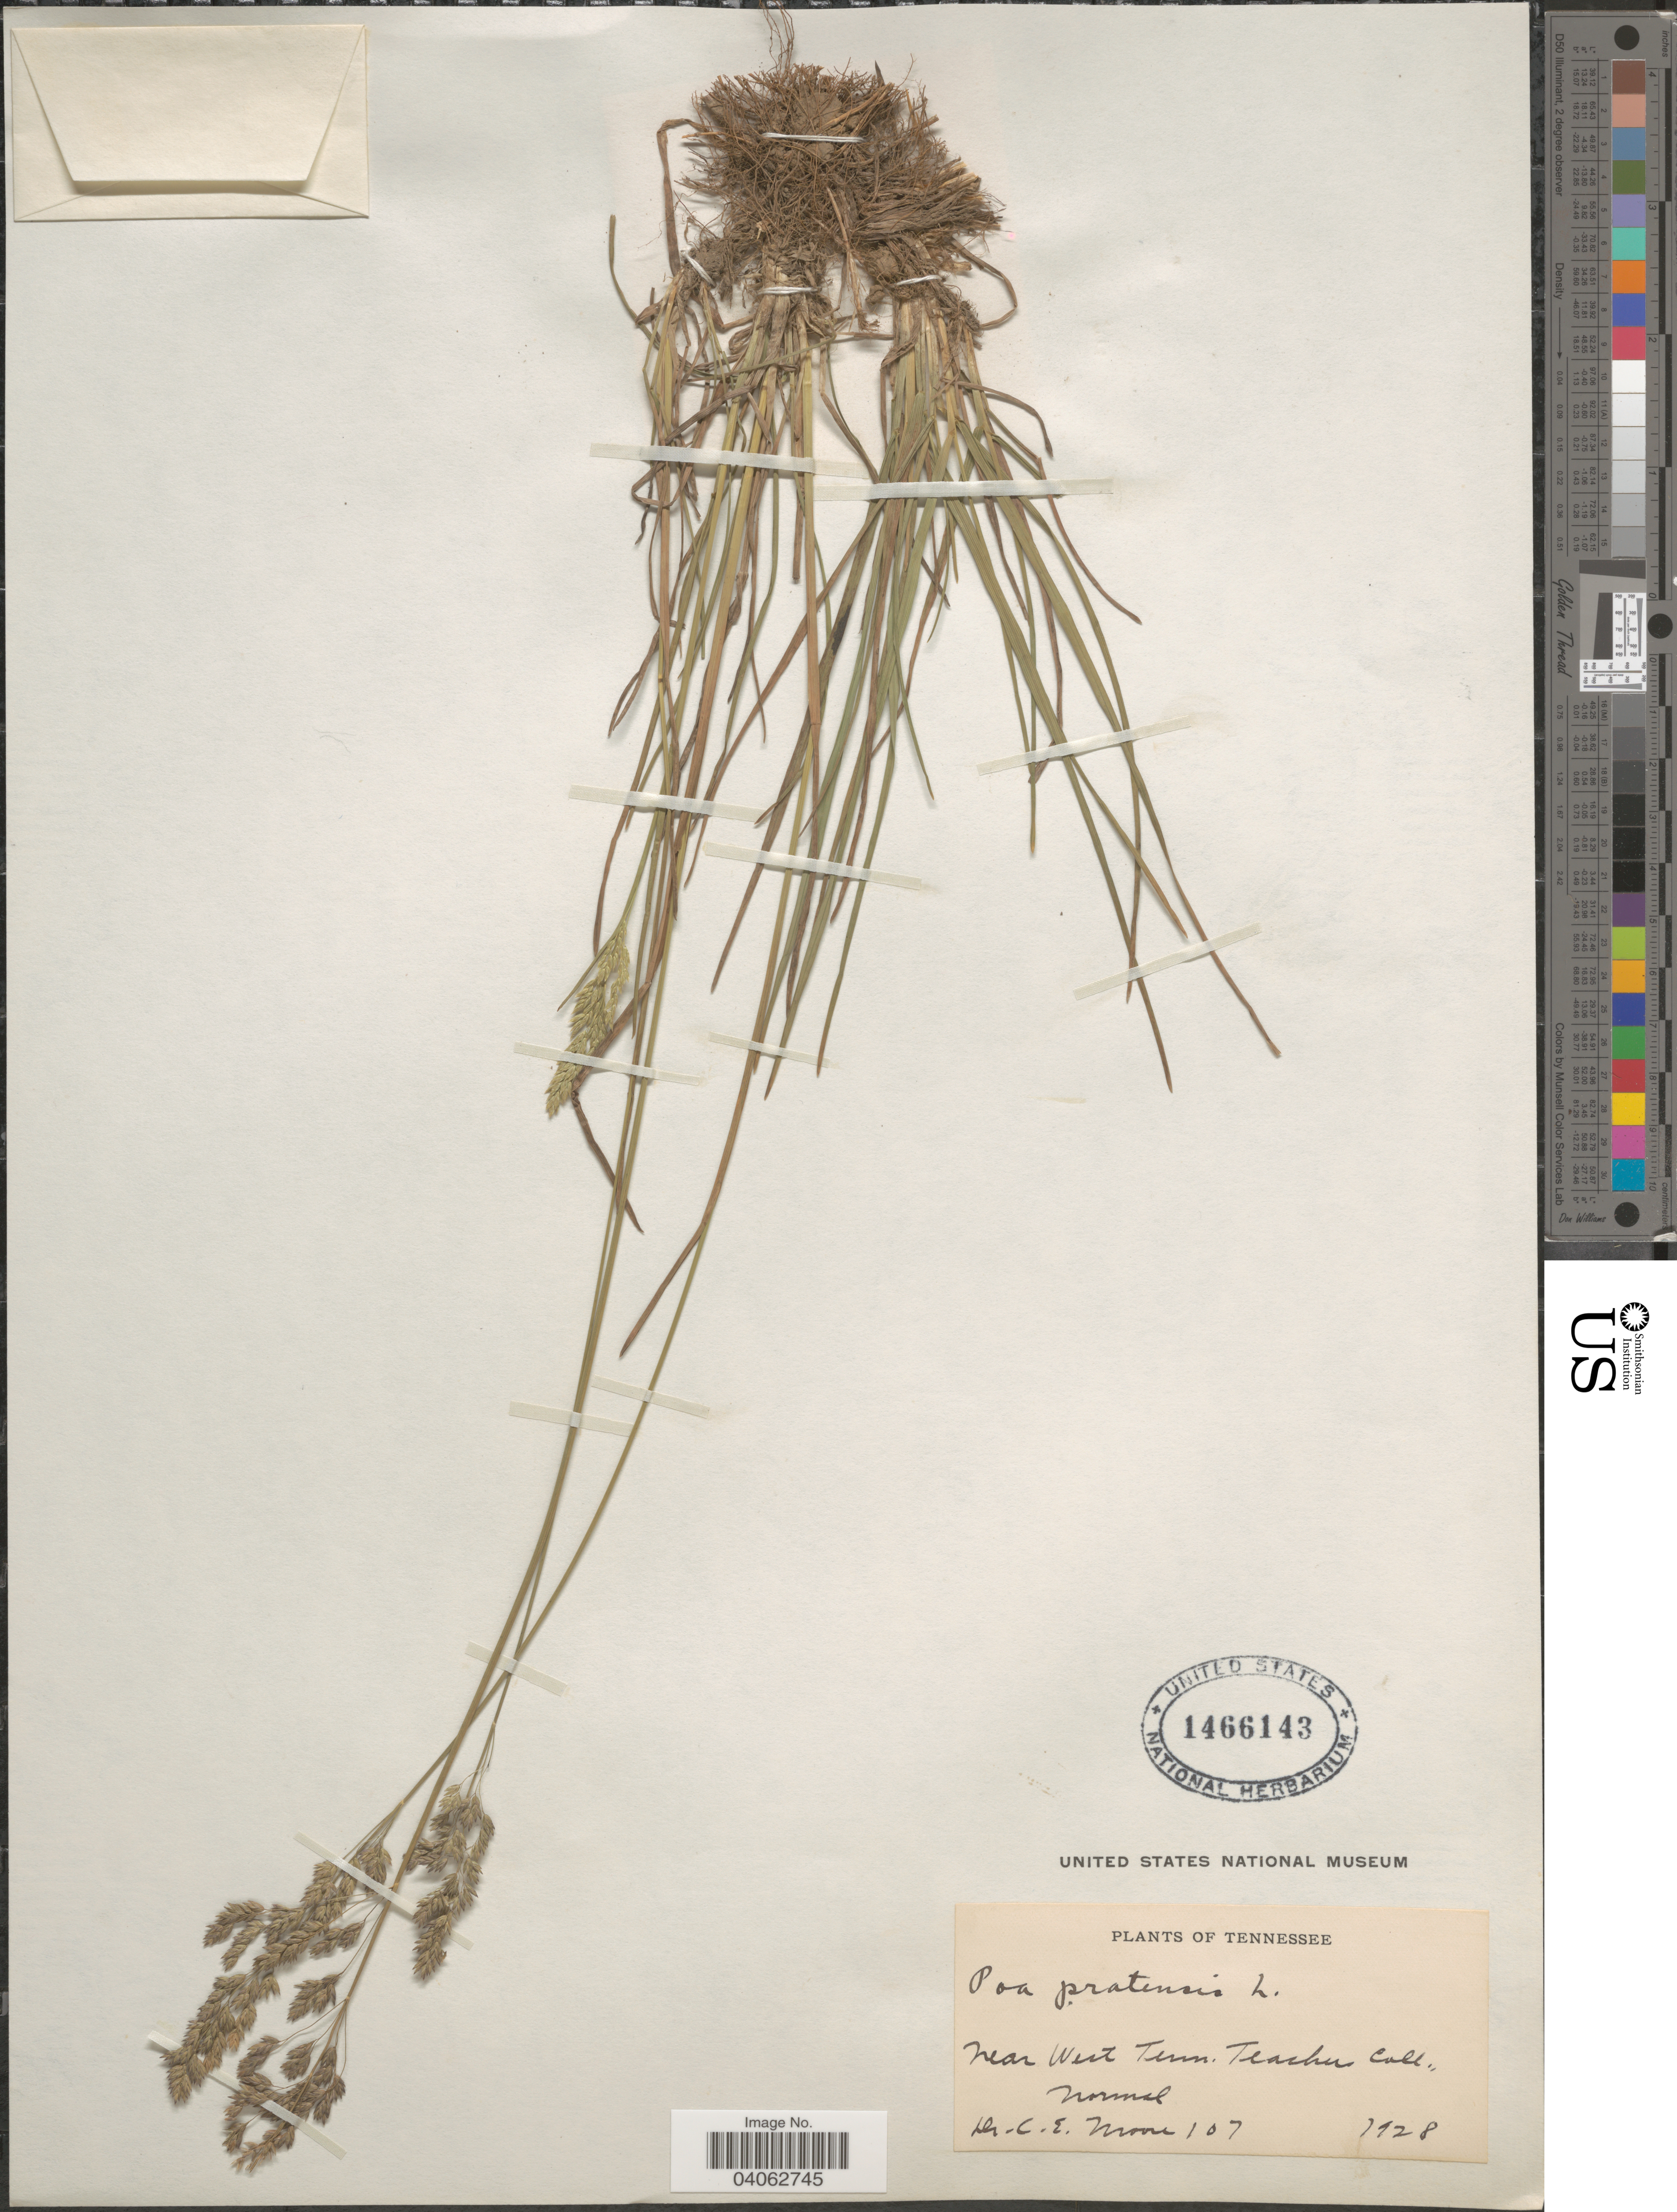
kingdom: Plantae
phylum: Tracheophyta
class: Liliopsida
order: Poales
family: Poaceae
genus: Poa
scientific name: Poa pratensis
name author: L.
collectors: C. Moore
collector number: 107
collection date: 1928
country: United States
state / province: Tennessee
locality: Near West Tenn. Teacher Coll.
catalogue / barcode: US 1466143